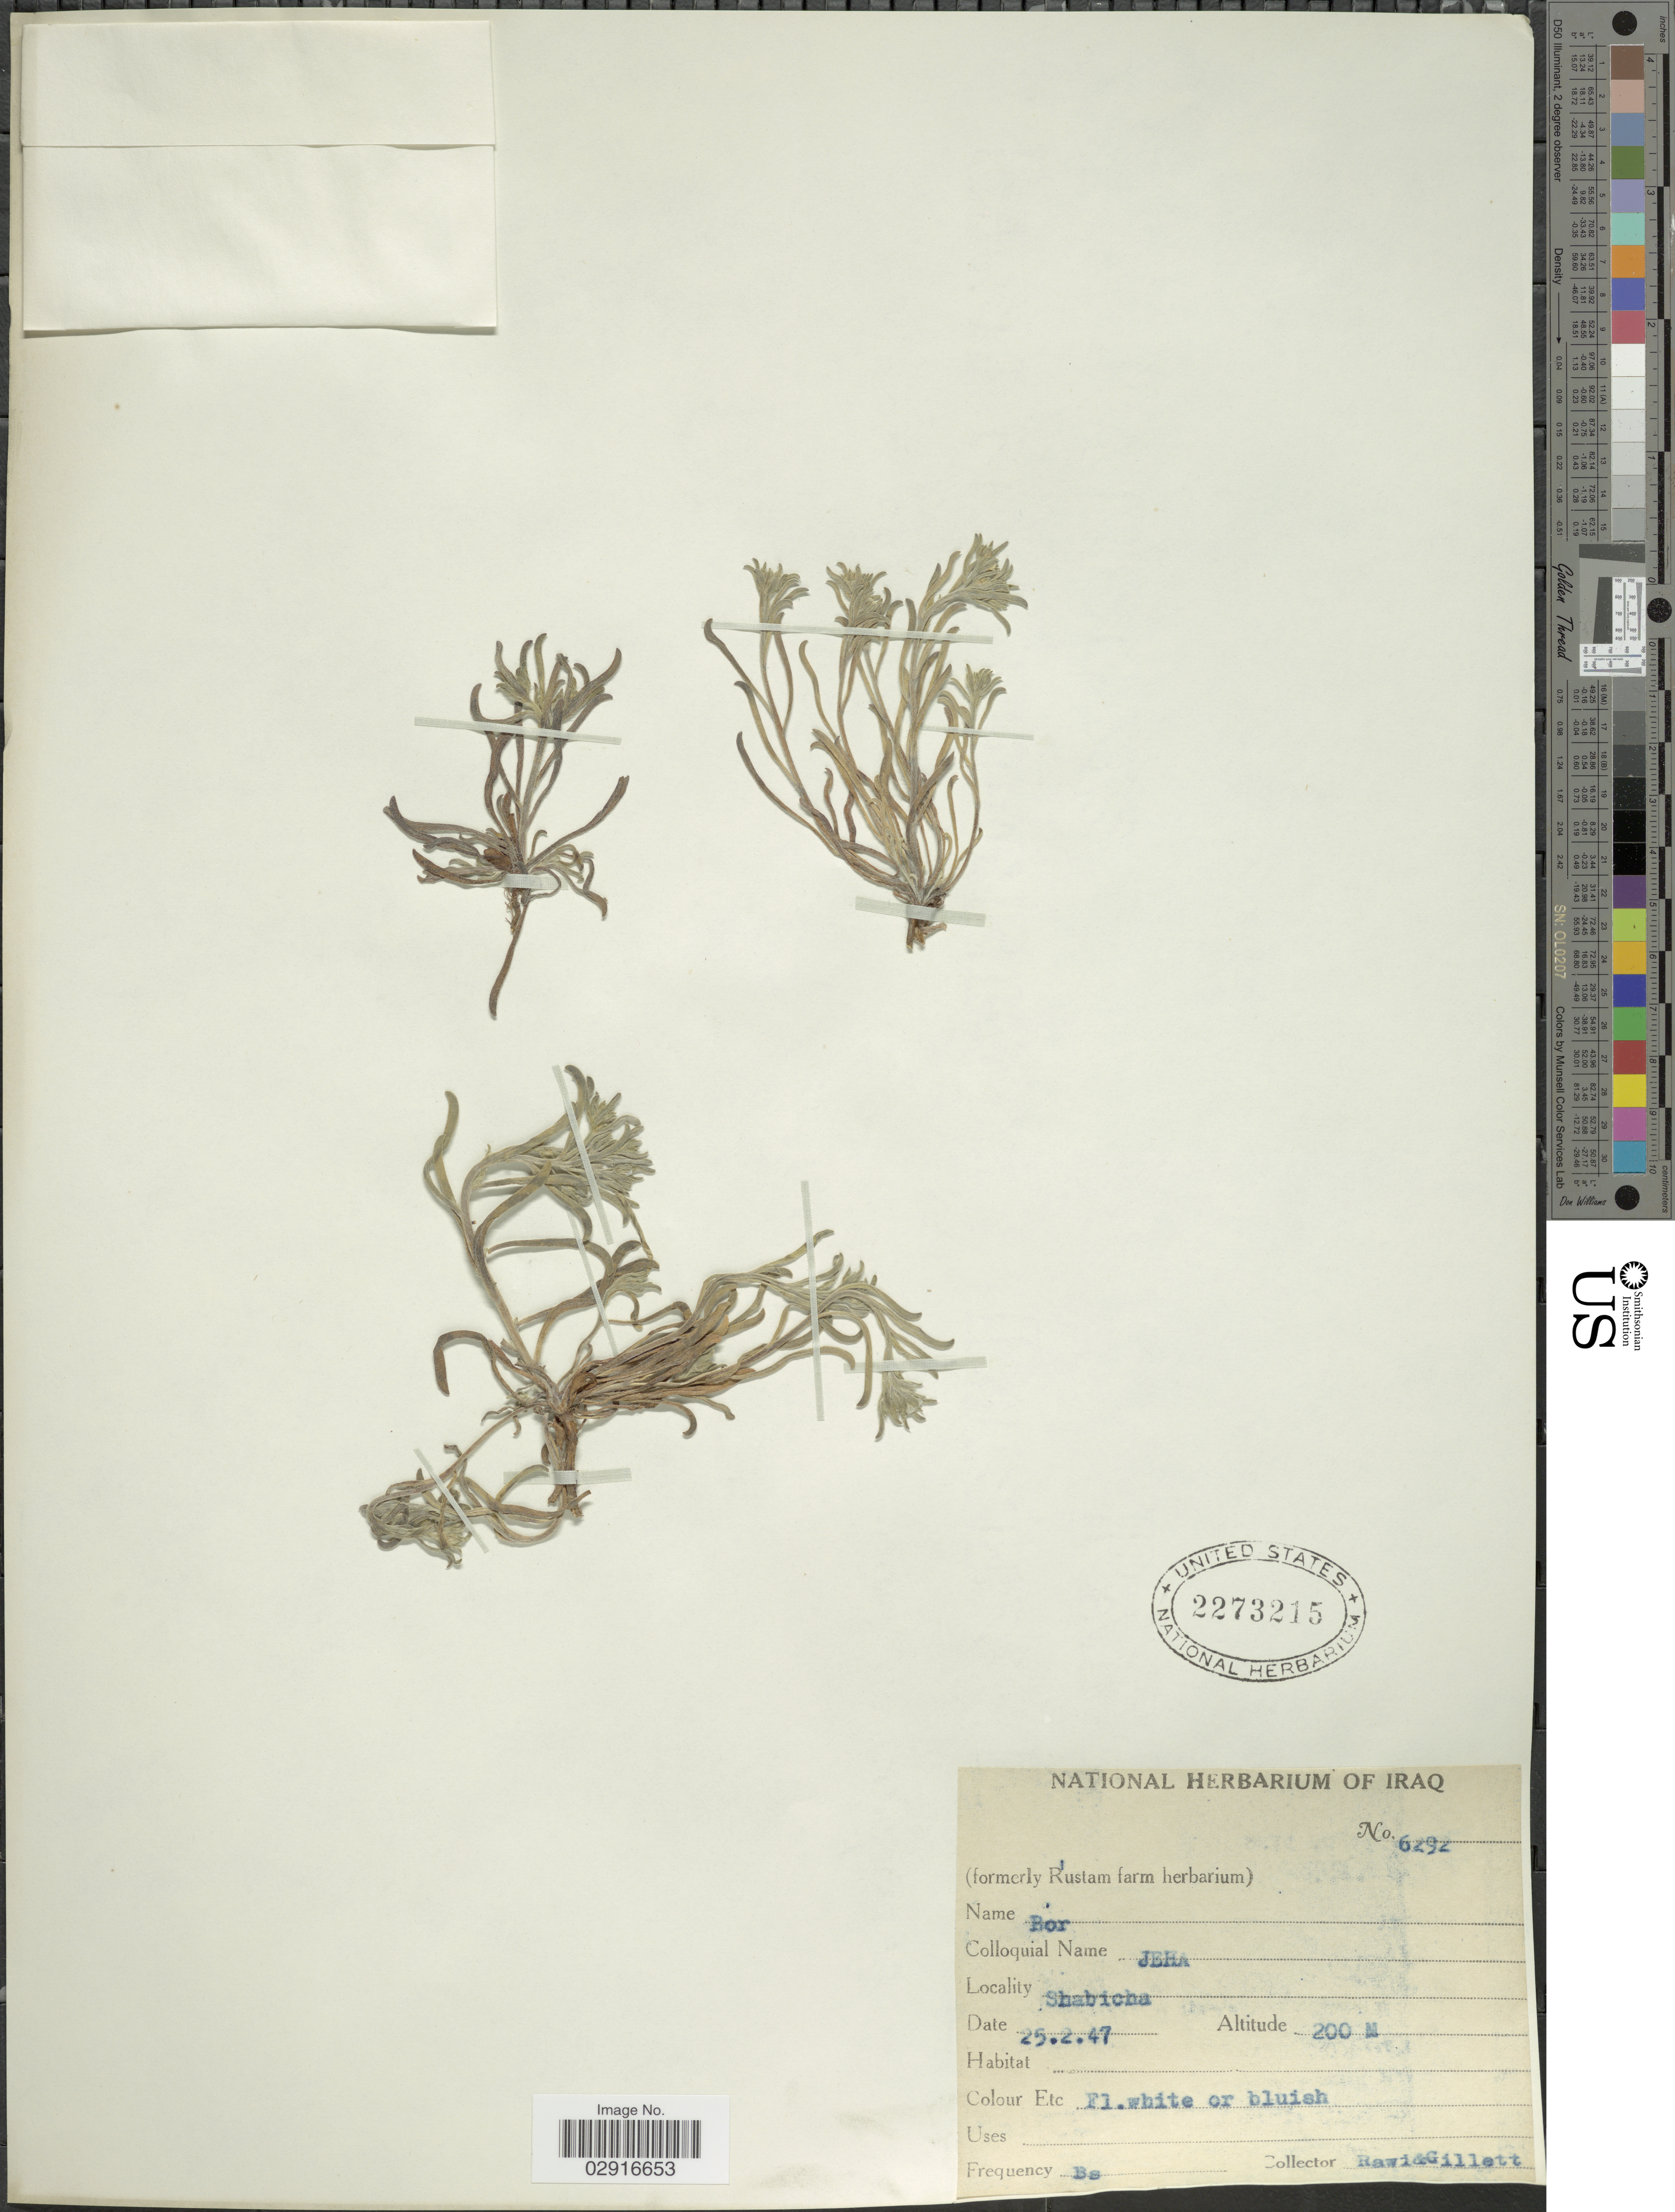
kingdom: Plantae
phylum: Tracheophyta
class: Magnoliopsida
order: Boraginales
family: Boraginaceae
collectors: -. Rawi & Gillett, --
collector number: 6292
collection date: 1947-02-25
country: Iraq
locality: Shabicha.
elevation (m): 200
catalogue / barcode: US 2273215